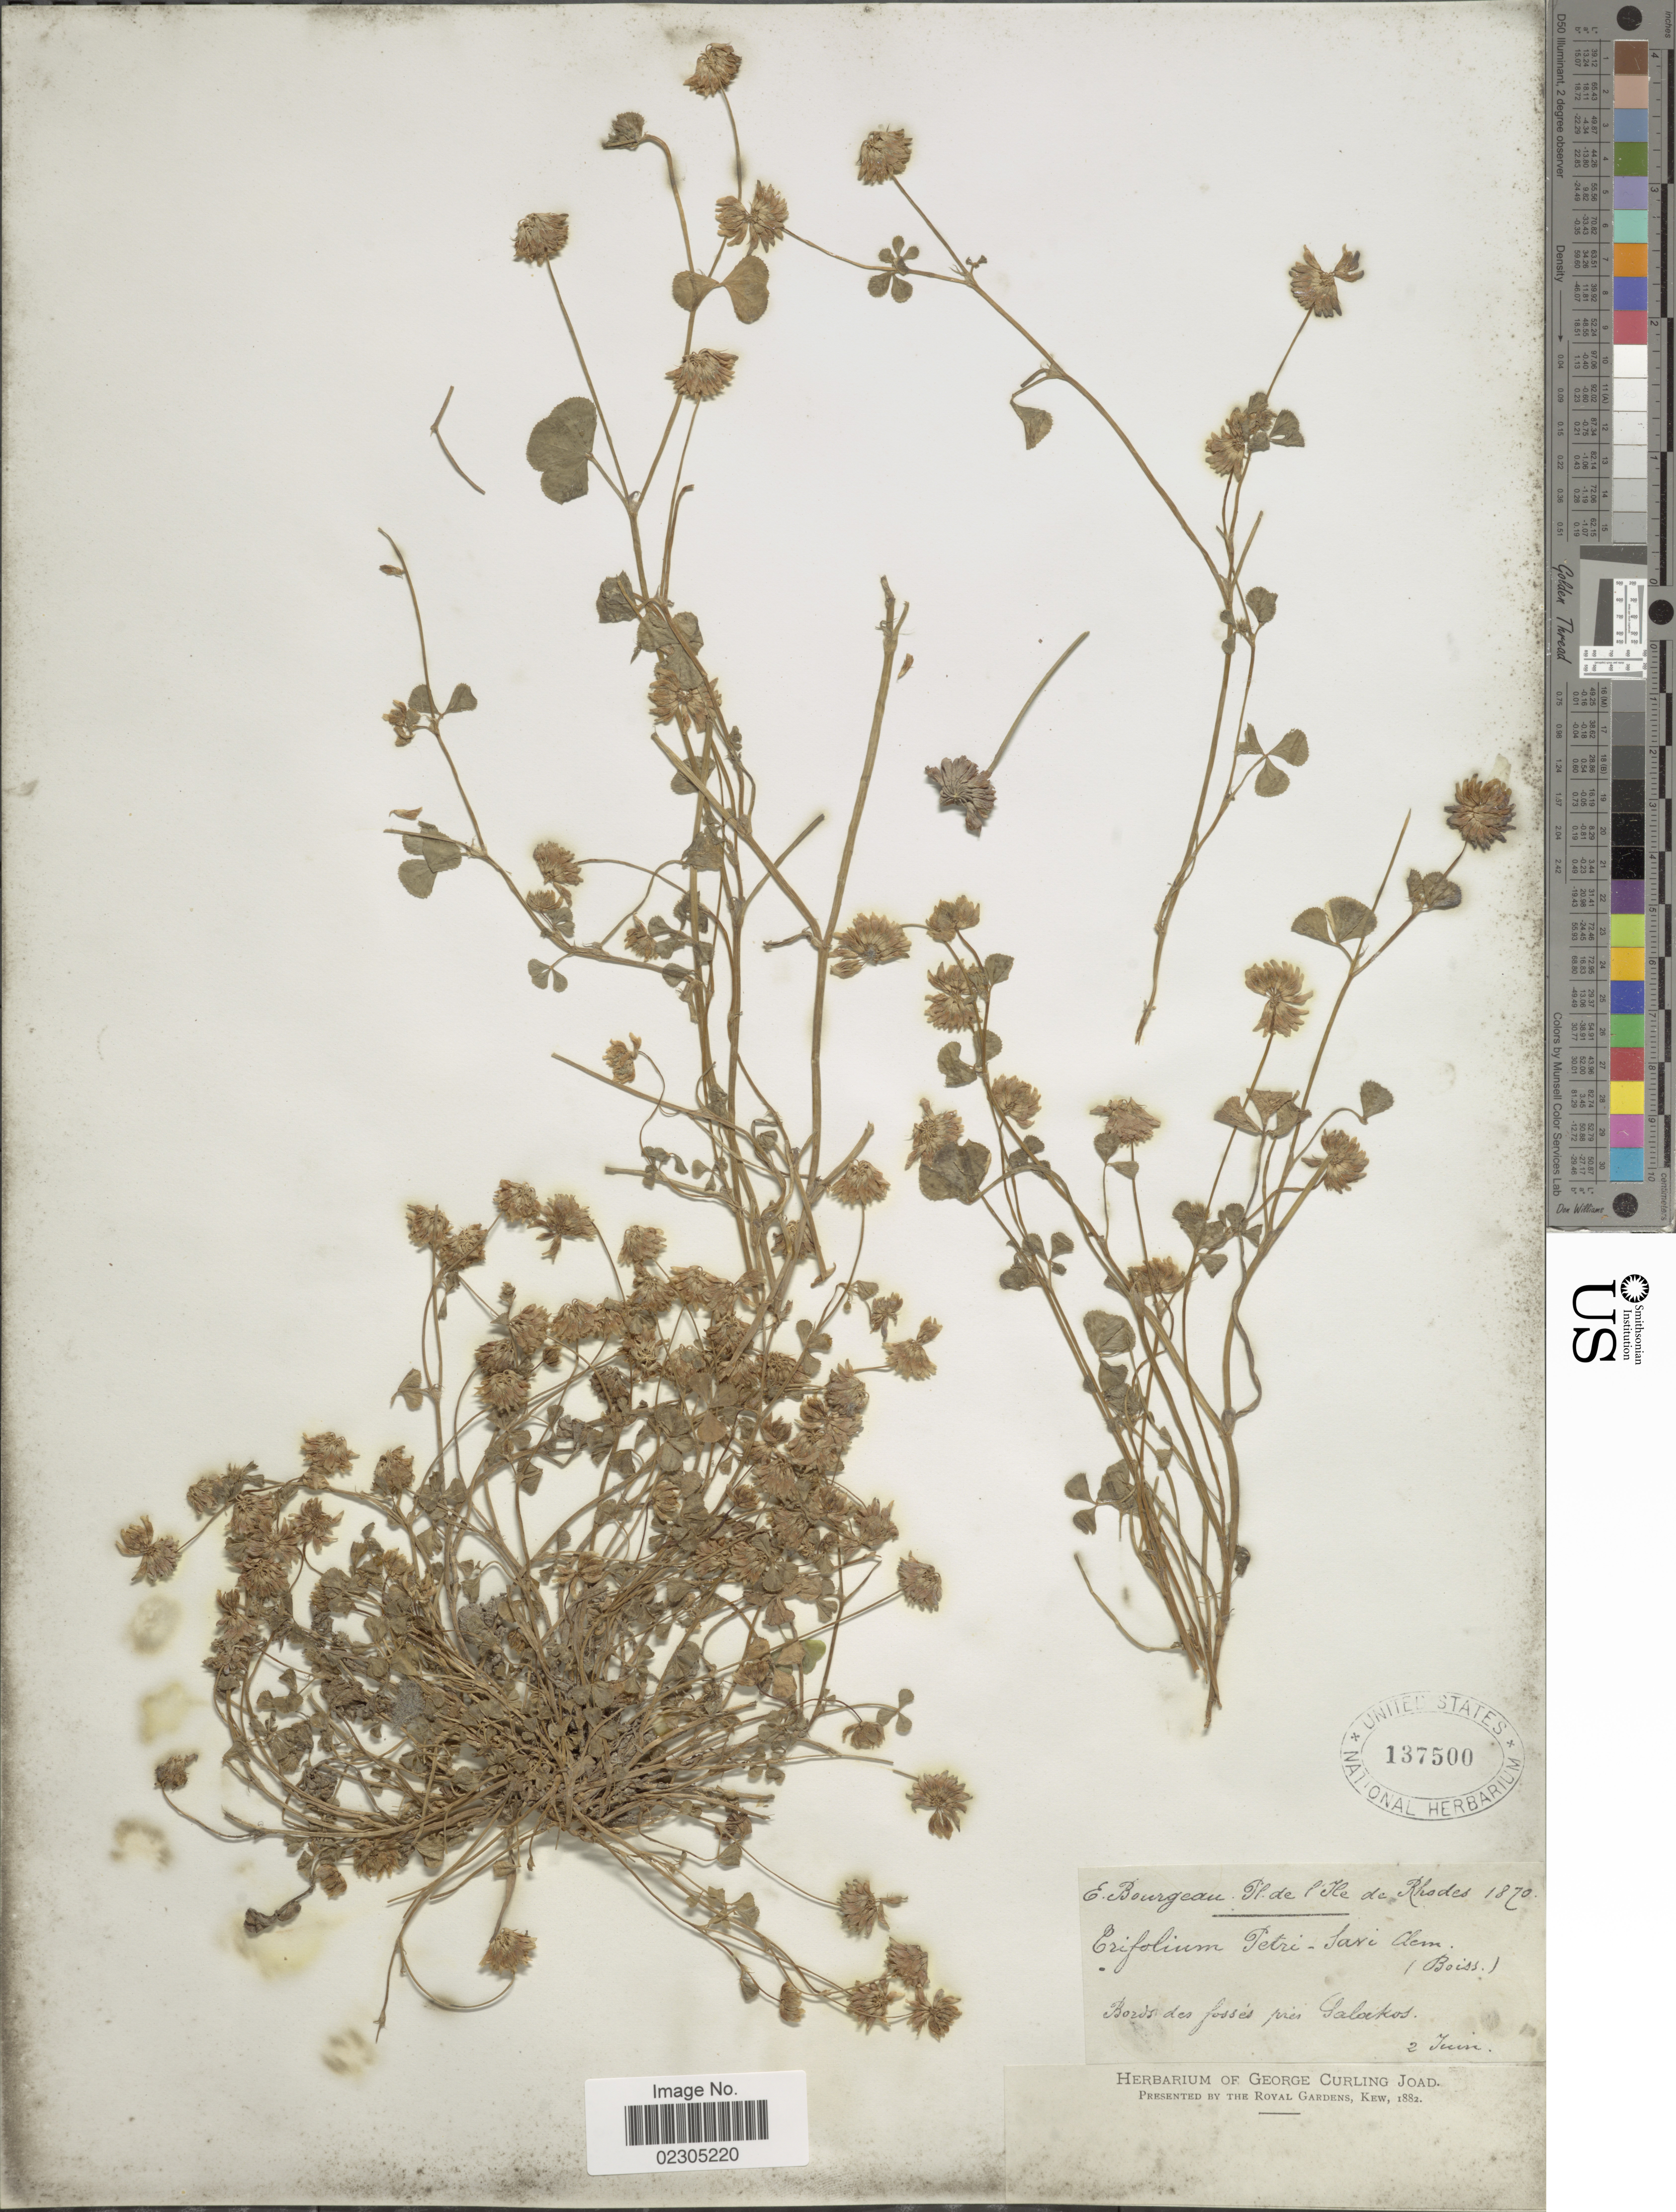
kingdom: Plantae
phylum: Tracheophyta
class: Magnoliopsida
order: Fabales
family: Fabaceae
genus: Trifolium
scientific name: Trifolium nigrescens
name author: Viv.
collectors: E. Bourgeau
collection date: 1870-06-02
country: Greece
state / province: South Aegean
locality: L'Ile de Rhodes. Bords des fosses pres Salakos.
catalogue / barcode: US 137500